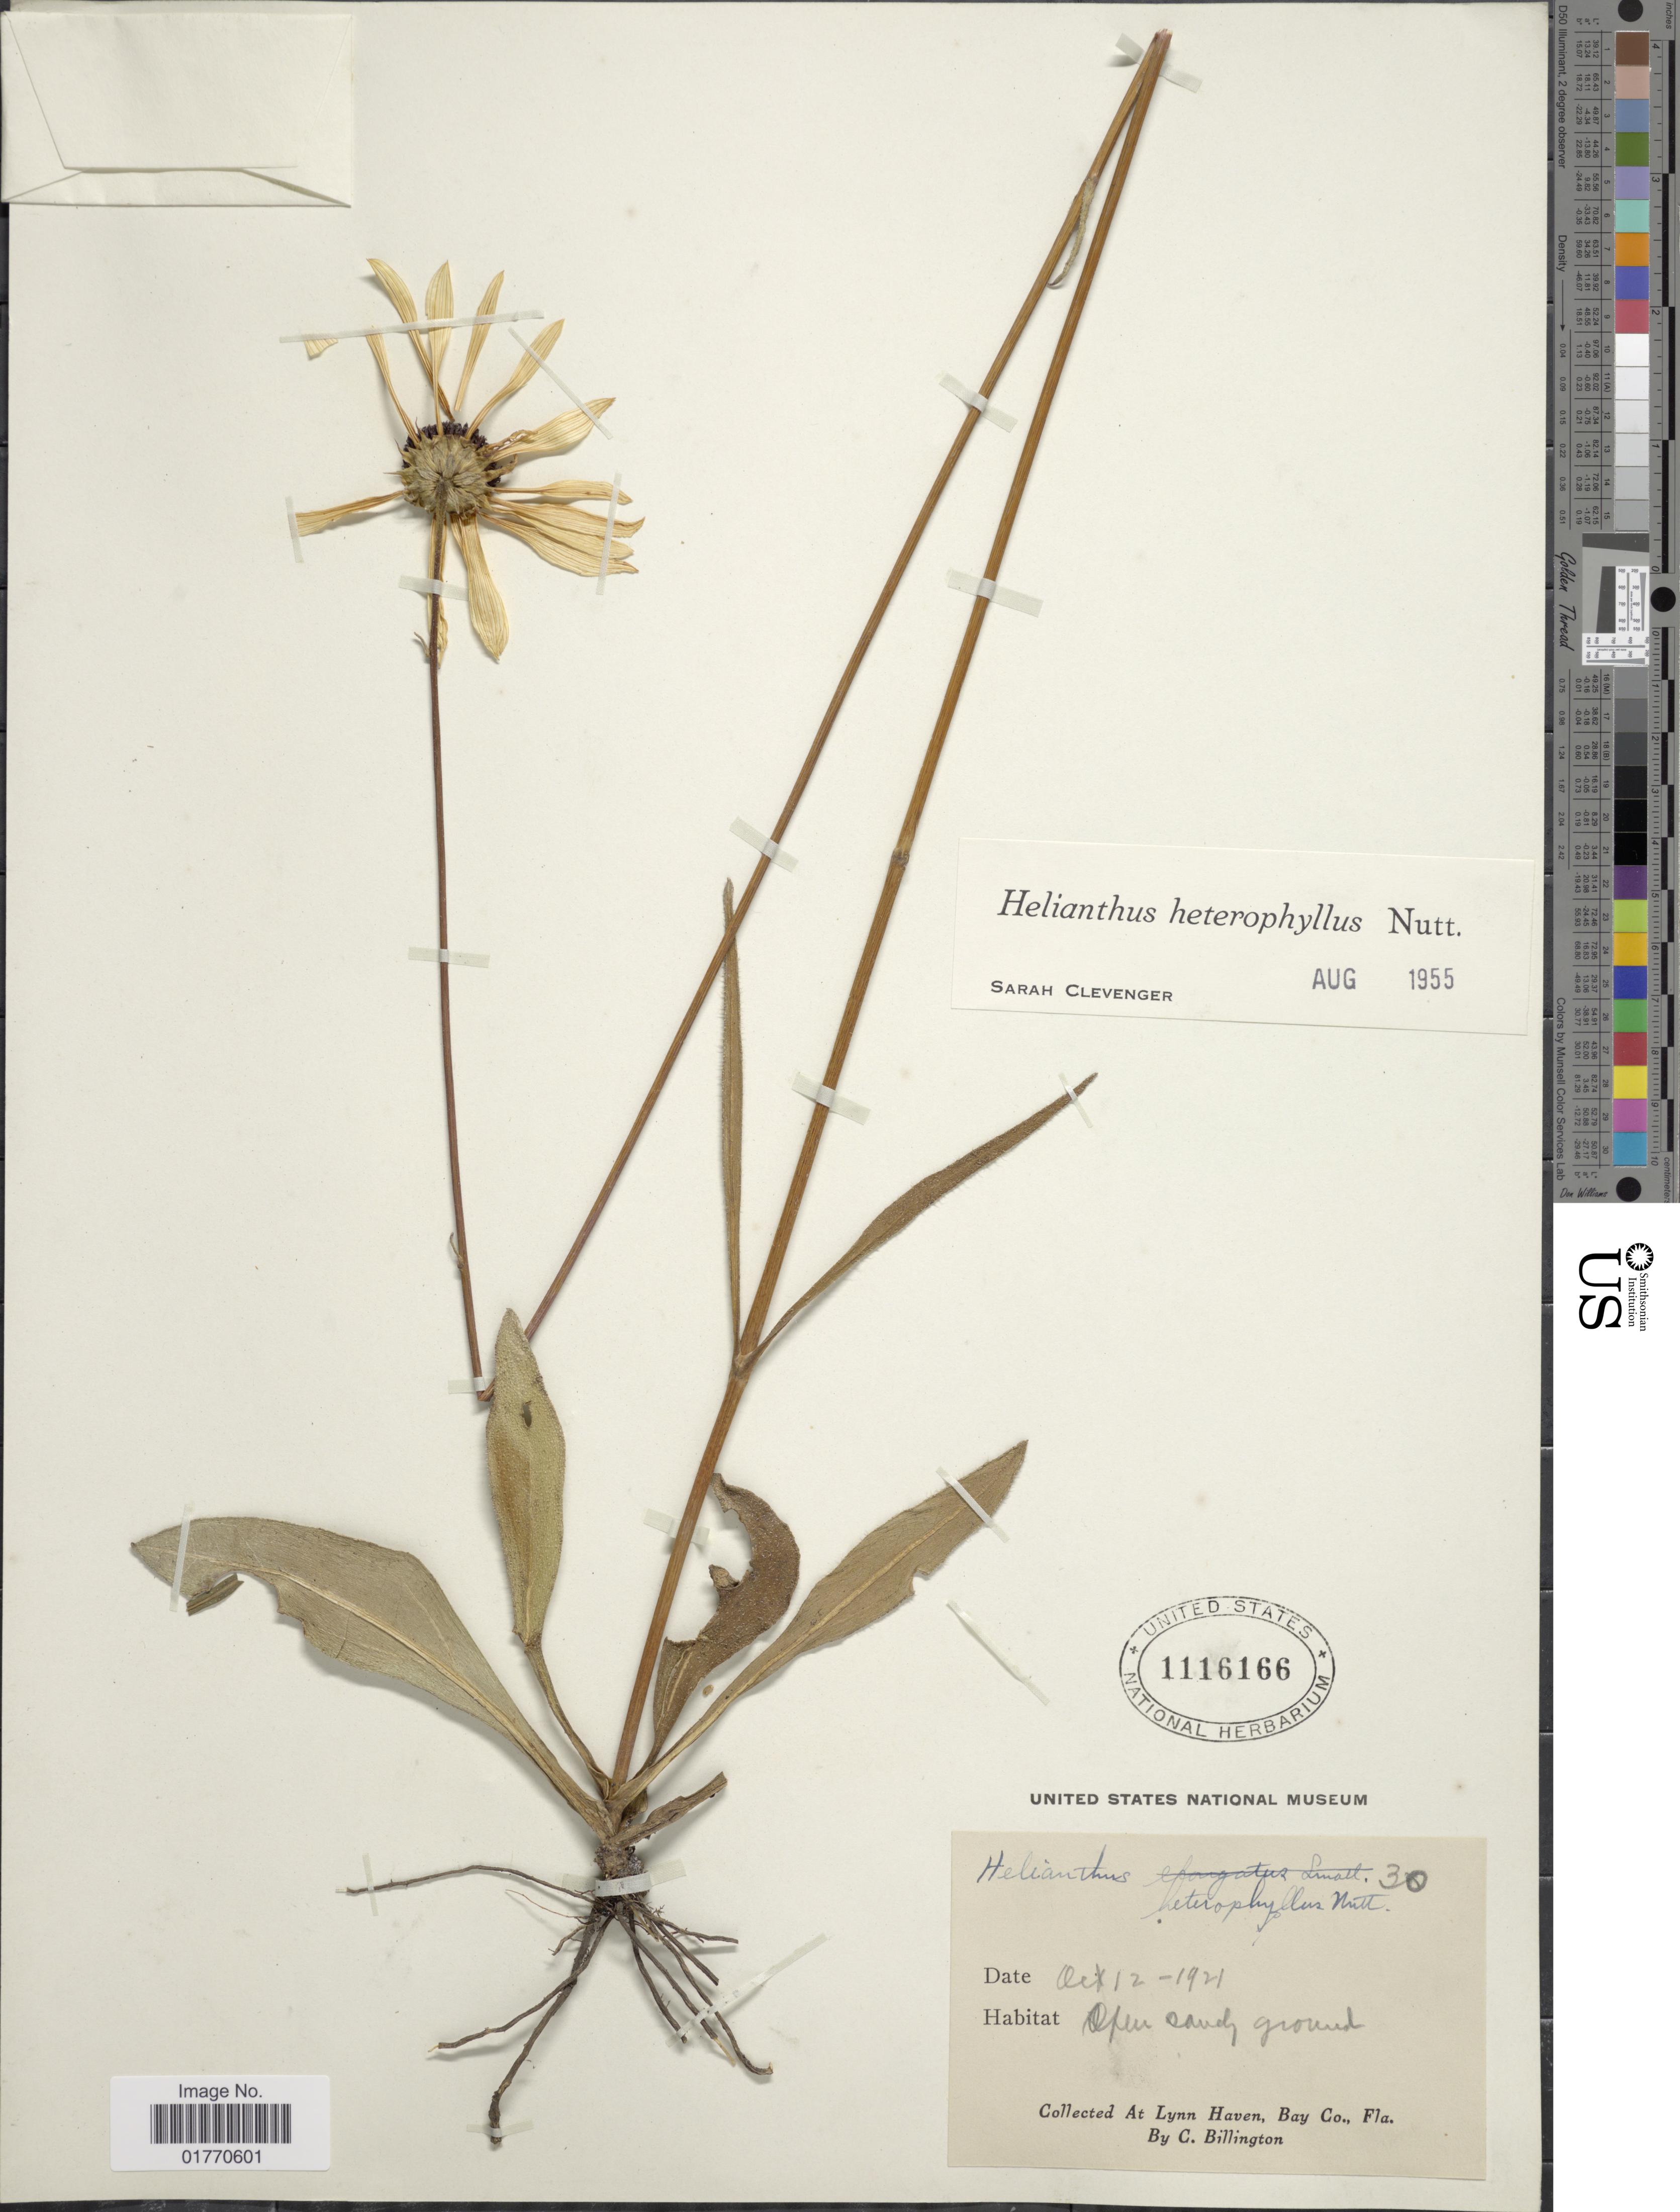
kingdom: Plantae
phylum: Tracheophyta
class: Magnoliopsida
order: Asterales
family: Asteraceae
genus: Helianthus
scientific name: Helianthus heterophyllus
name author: Nutt.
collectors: C. Billington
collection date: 1921-10-12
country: United States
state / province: Florida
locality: At Lynn Haven, Bay Co., Fla.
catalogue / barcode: US 1116166